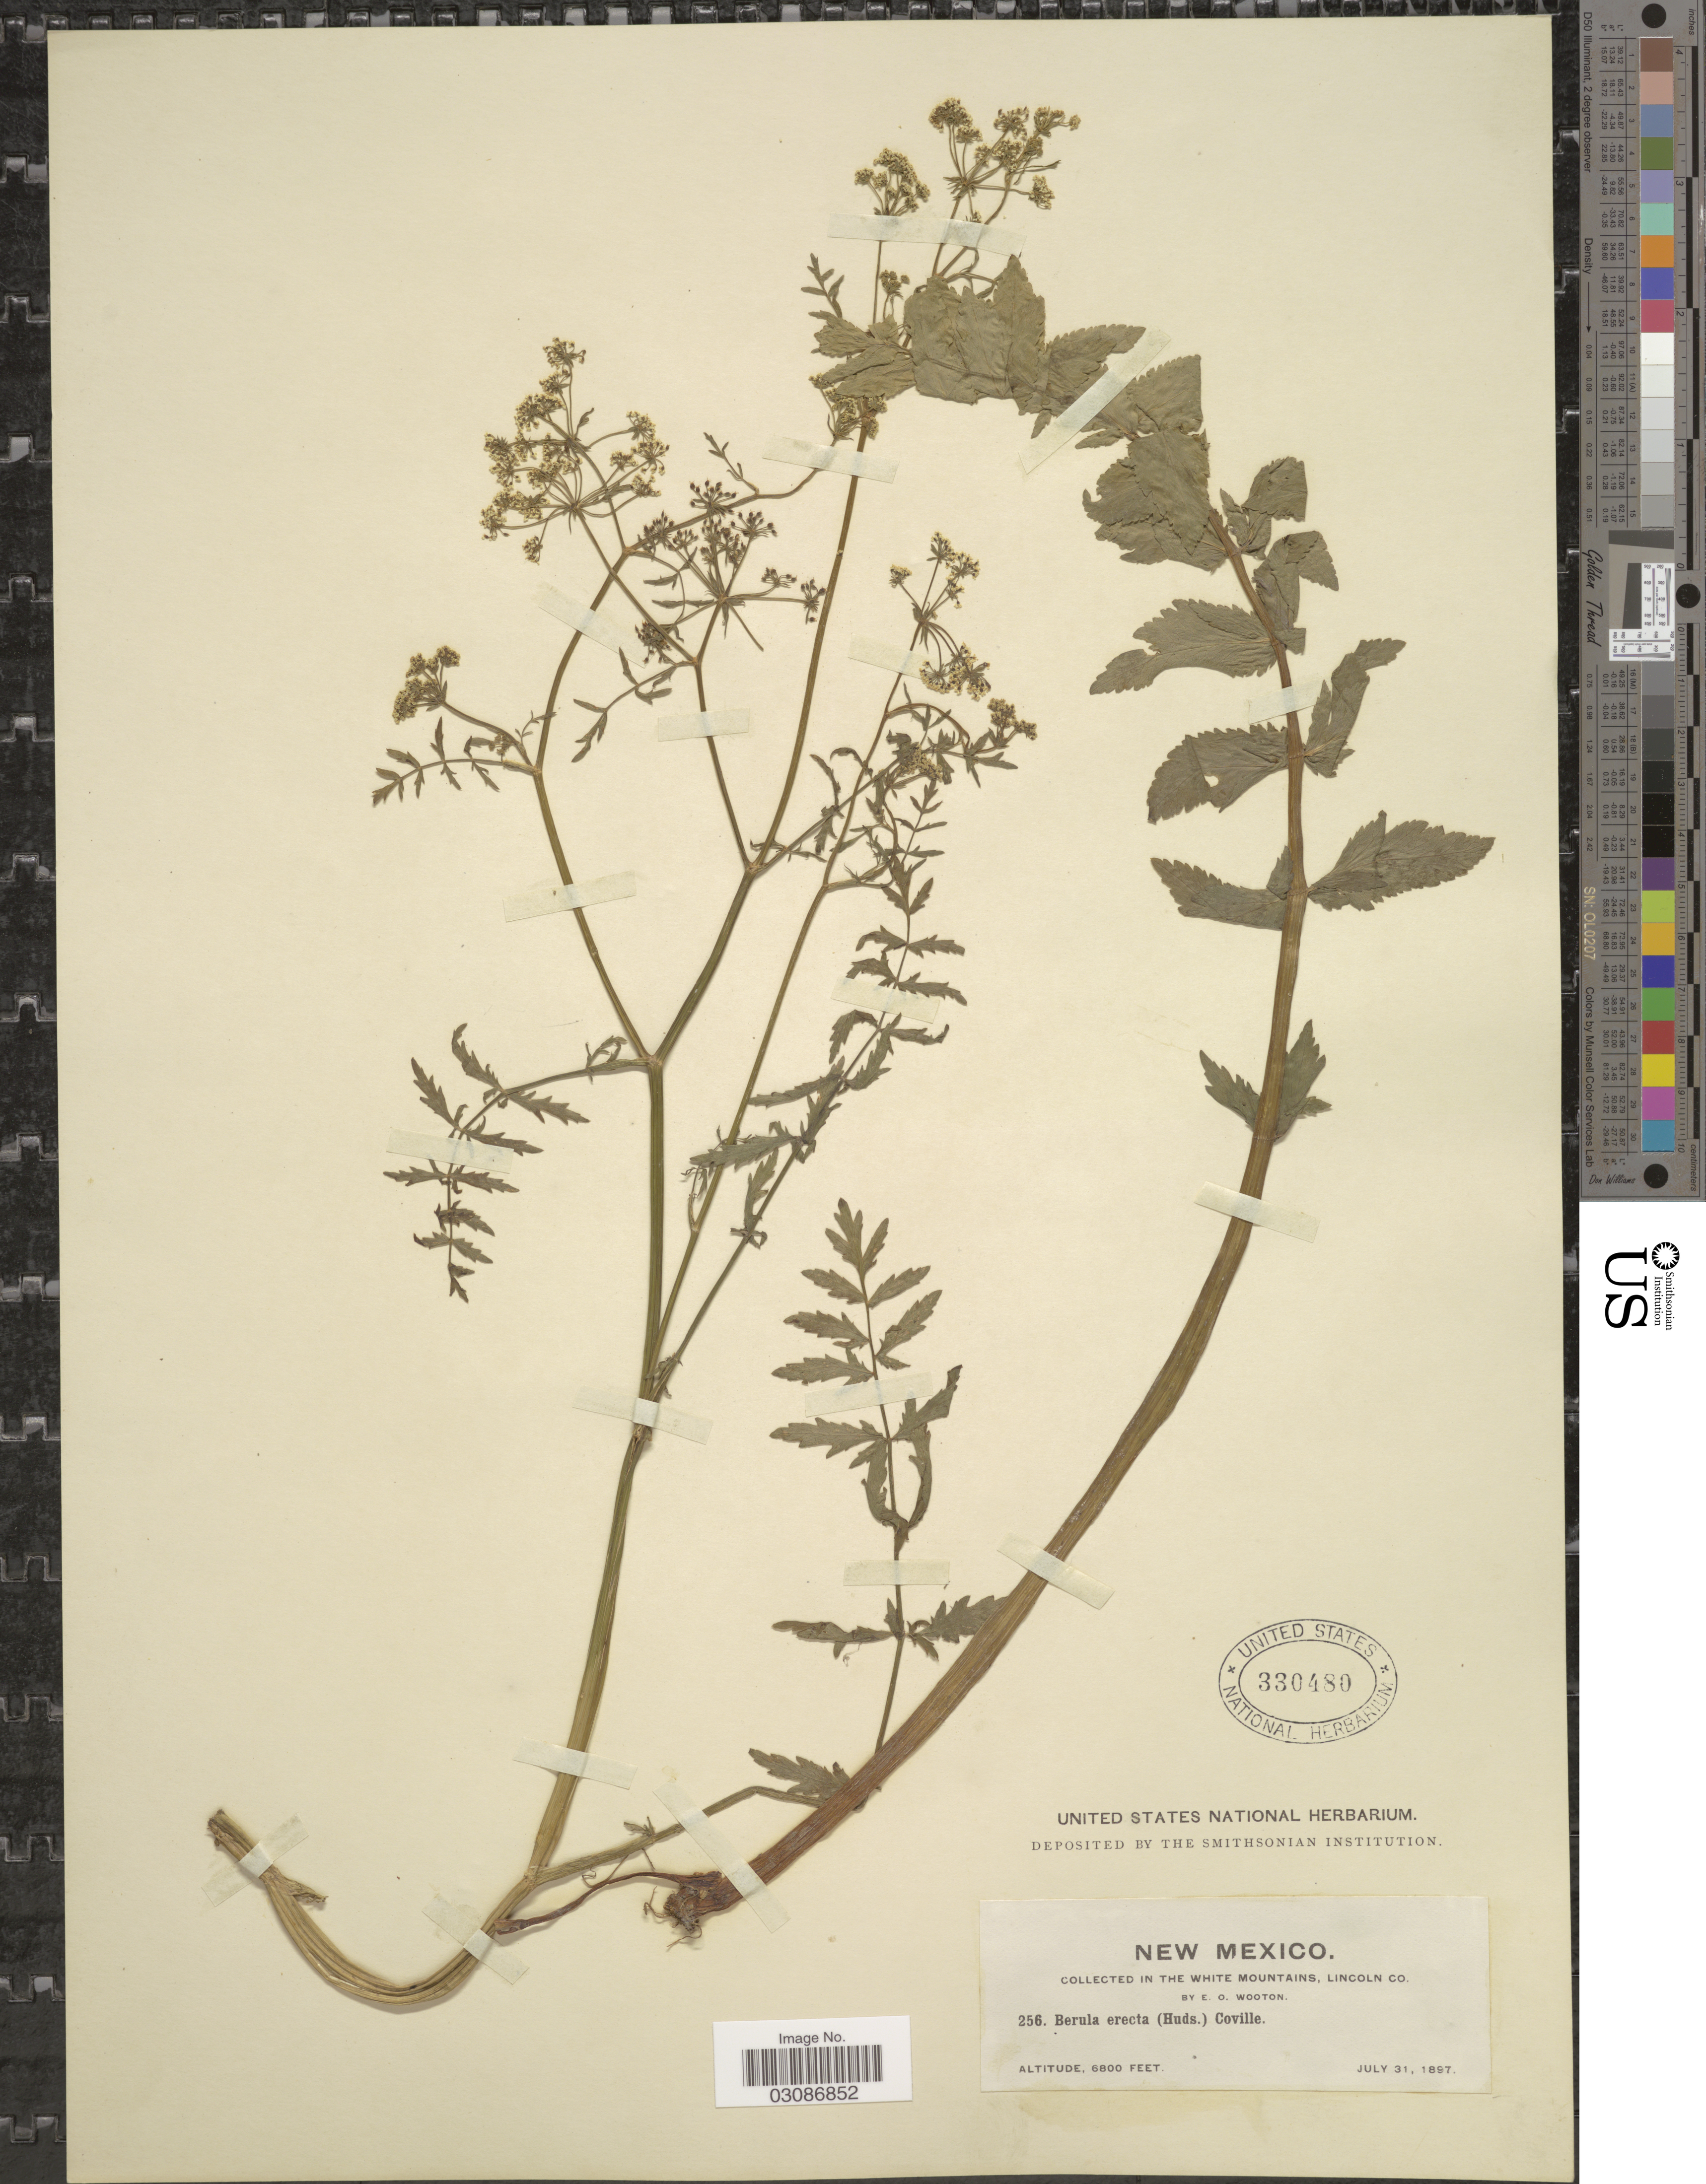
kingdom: Plantae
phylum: Tracheophyta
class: Magnoliopsida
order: Apiales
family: Apiaceae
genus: Berula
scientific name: Berula erecta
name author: (Huds.) Coville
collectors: E. O. Wooton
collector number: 256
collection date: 1897-07-31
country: United States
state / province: New Mexico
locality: The White Mountains, Lincoln Co.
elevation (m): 2073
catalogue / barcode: US 330480